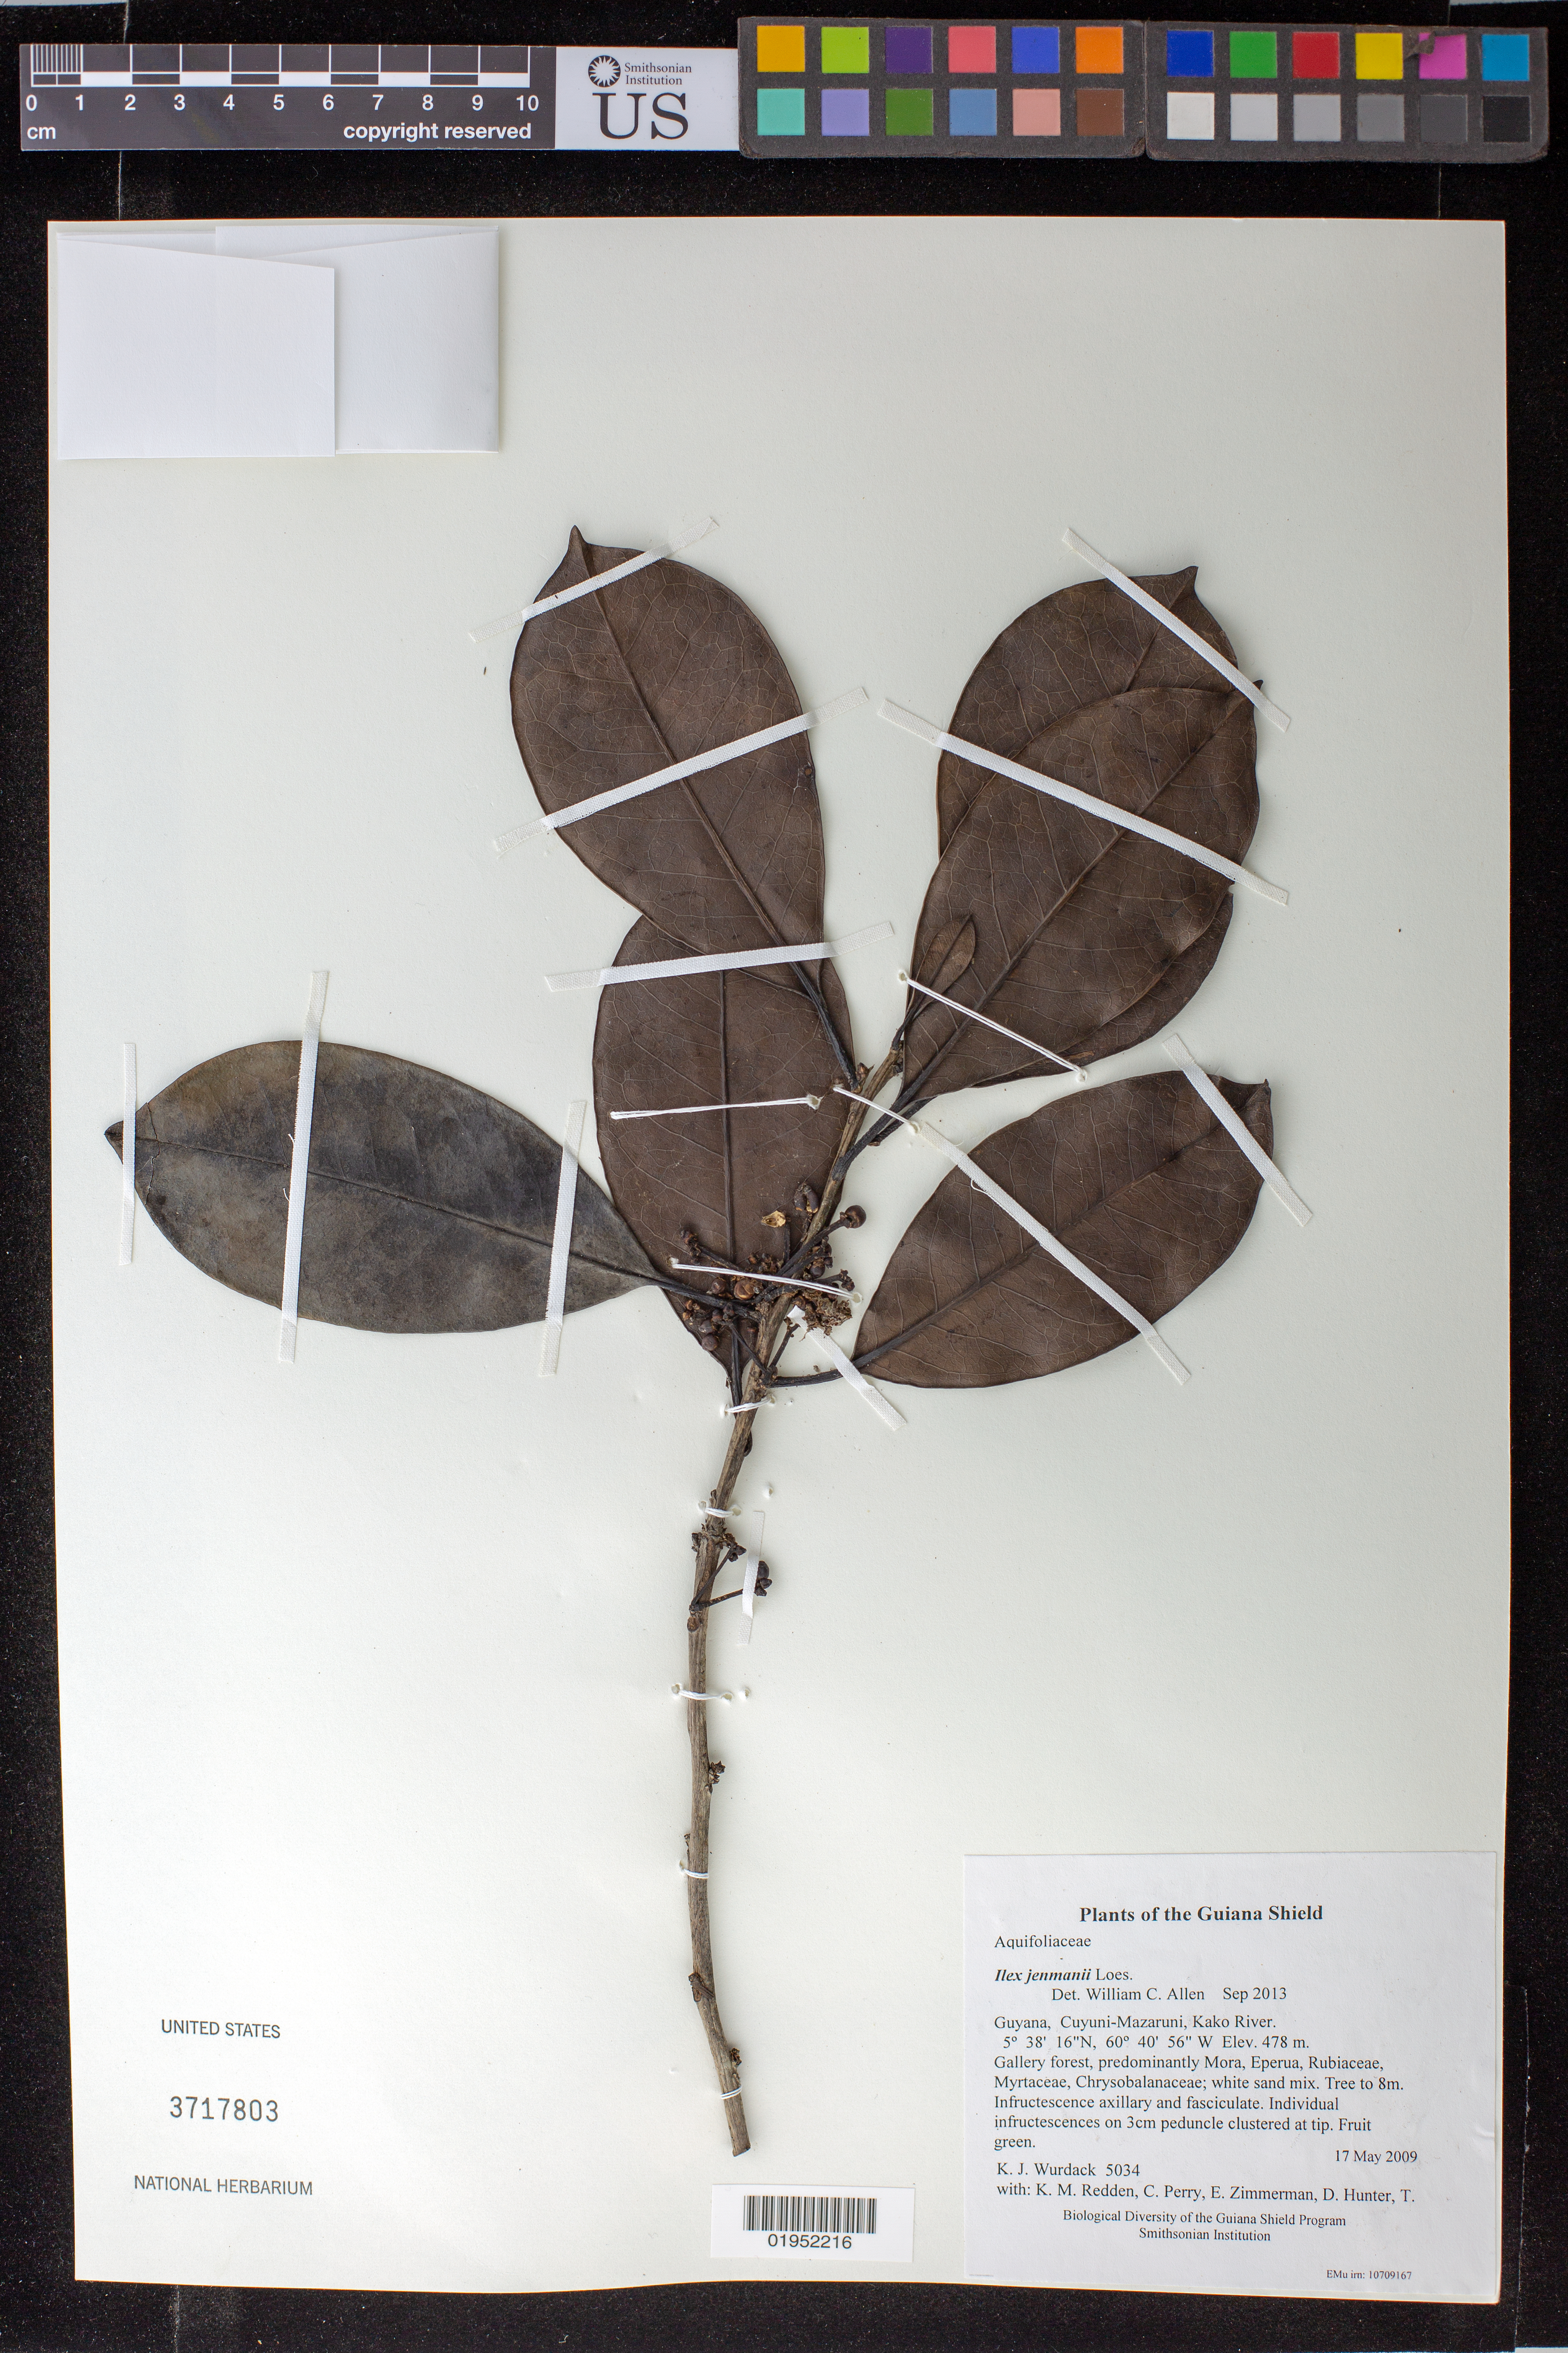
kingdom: Plantae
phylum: Tracheophyta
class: Magnoliopsida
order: Aquifoliales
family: Aquifoliaceae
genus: Ilex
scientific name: Ilex jenmanii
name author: Loes.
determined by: Allen, W. C.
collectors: K. Wurdack, K. M. Redden, C. Perry, E. Zimmerman, D. Hunter, T. Hunter & V. Roland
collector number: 5034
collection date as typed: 17 May 2009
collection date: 2009-05-17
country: Guyana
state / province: Cuyuni-Mazaruni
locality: Kako River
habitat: Gallery forest, predominantly Mora, Eperua, Rubiaceae, Myrtaceae, Chrysobalanaceae; white sand mix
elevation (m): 478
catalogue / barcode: US 3717803